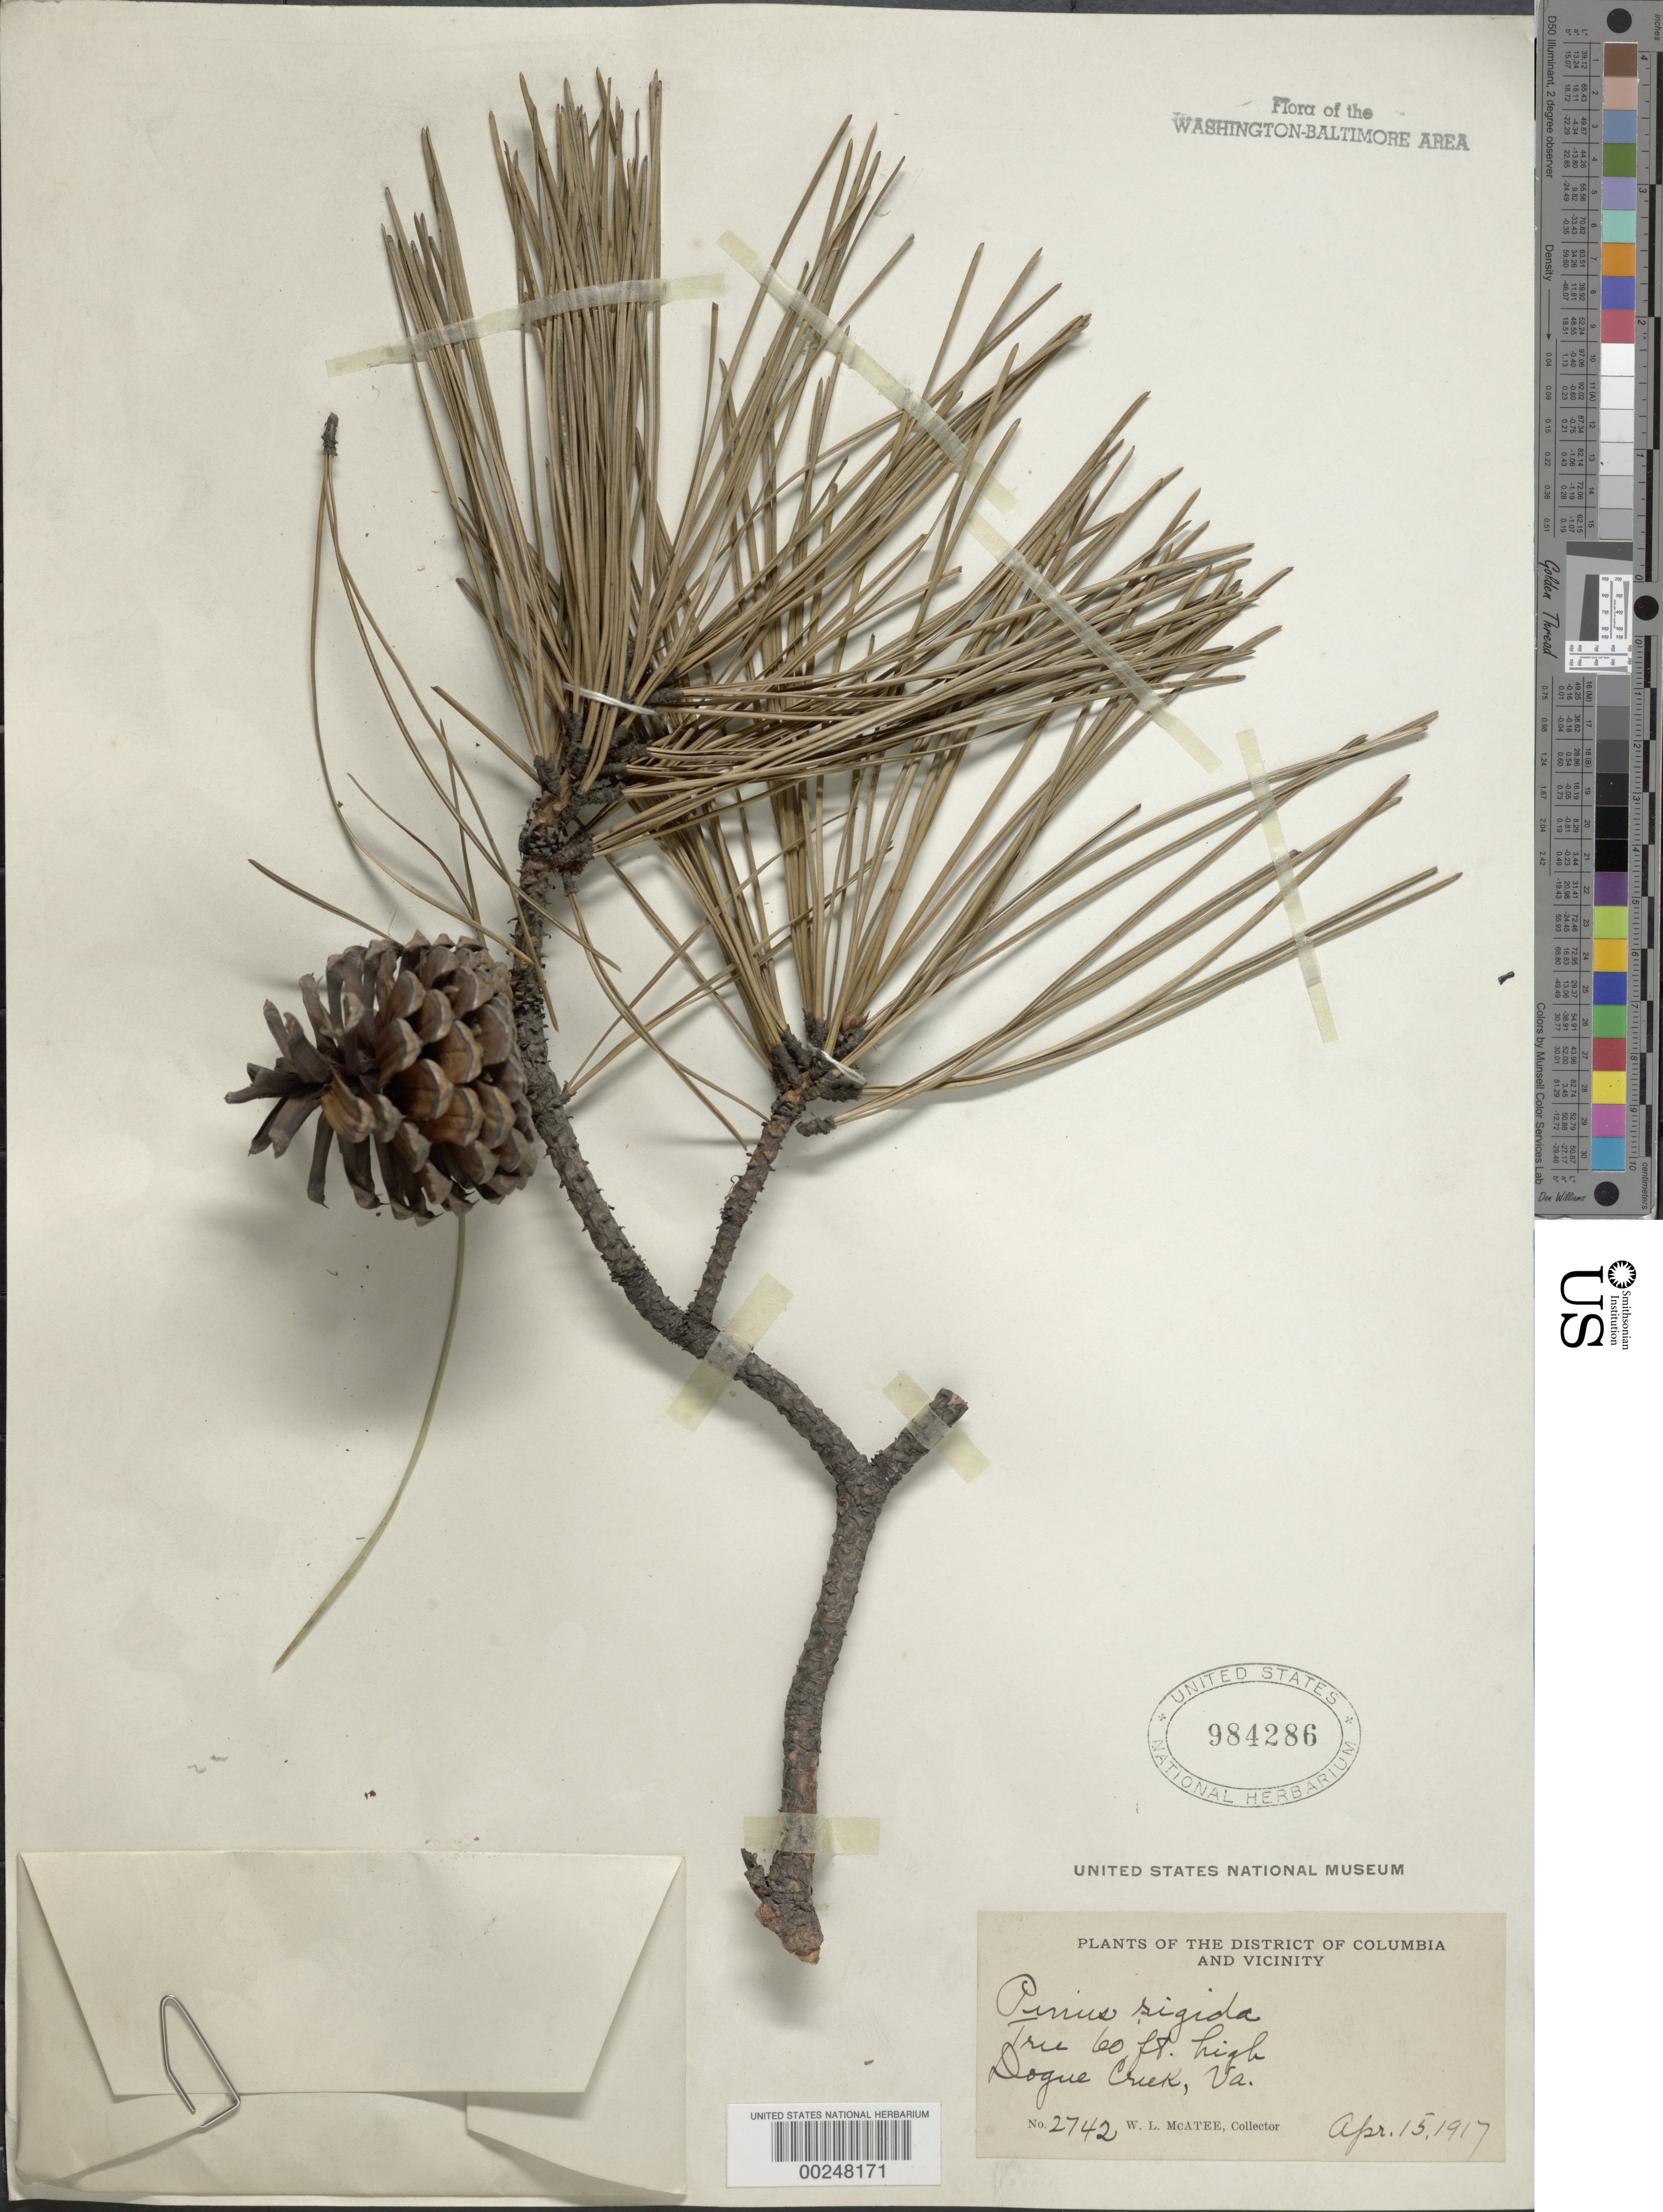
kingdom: Plantae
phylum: Tracheophyta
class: Pinopsida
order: Pinales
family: Pinaceae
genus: Pinus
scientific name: Pinus rigida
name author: Mill.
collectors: W. McAtee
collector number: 2742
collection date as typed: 15 Apr 1917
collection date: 1917-04-15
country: United States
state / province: Virginia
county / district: Fairfax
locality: Dogue Creek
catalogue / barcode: US 984286